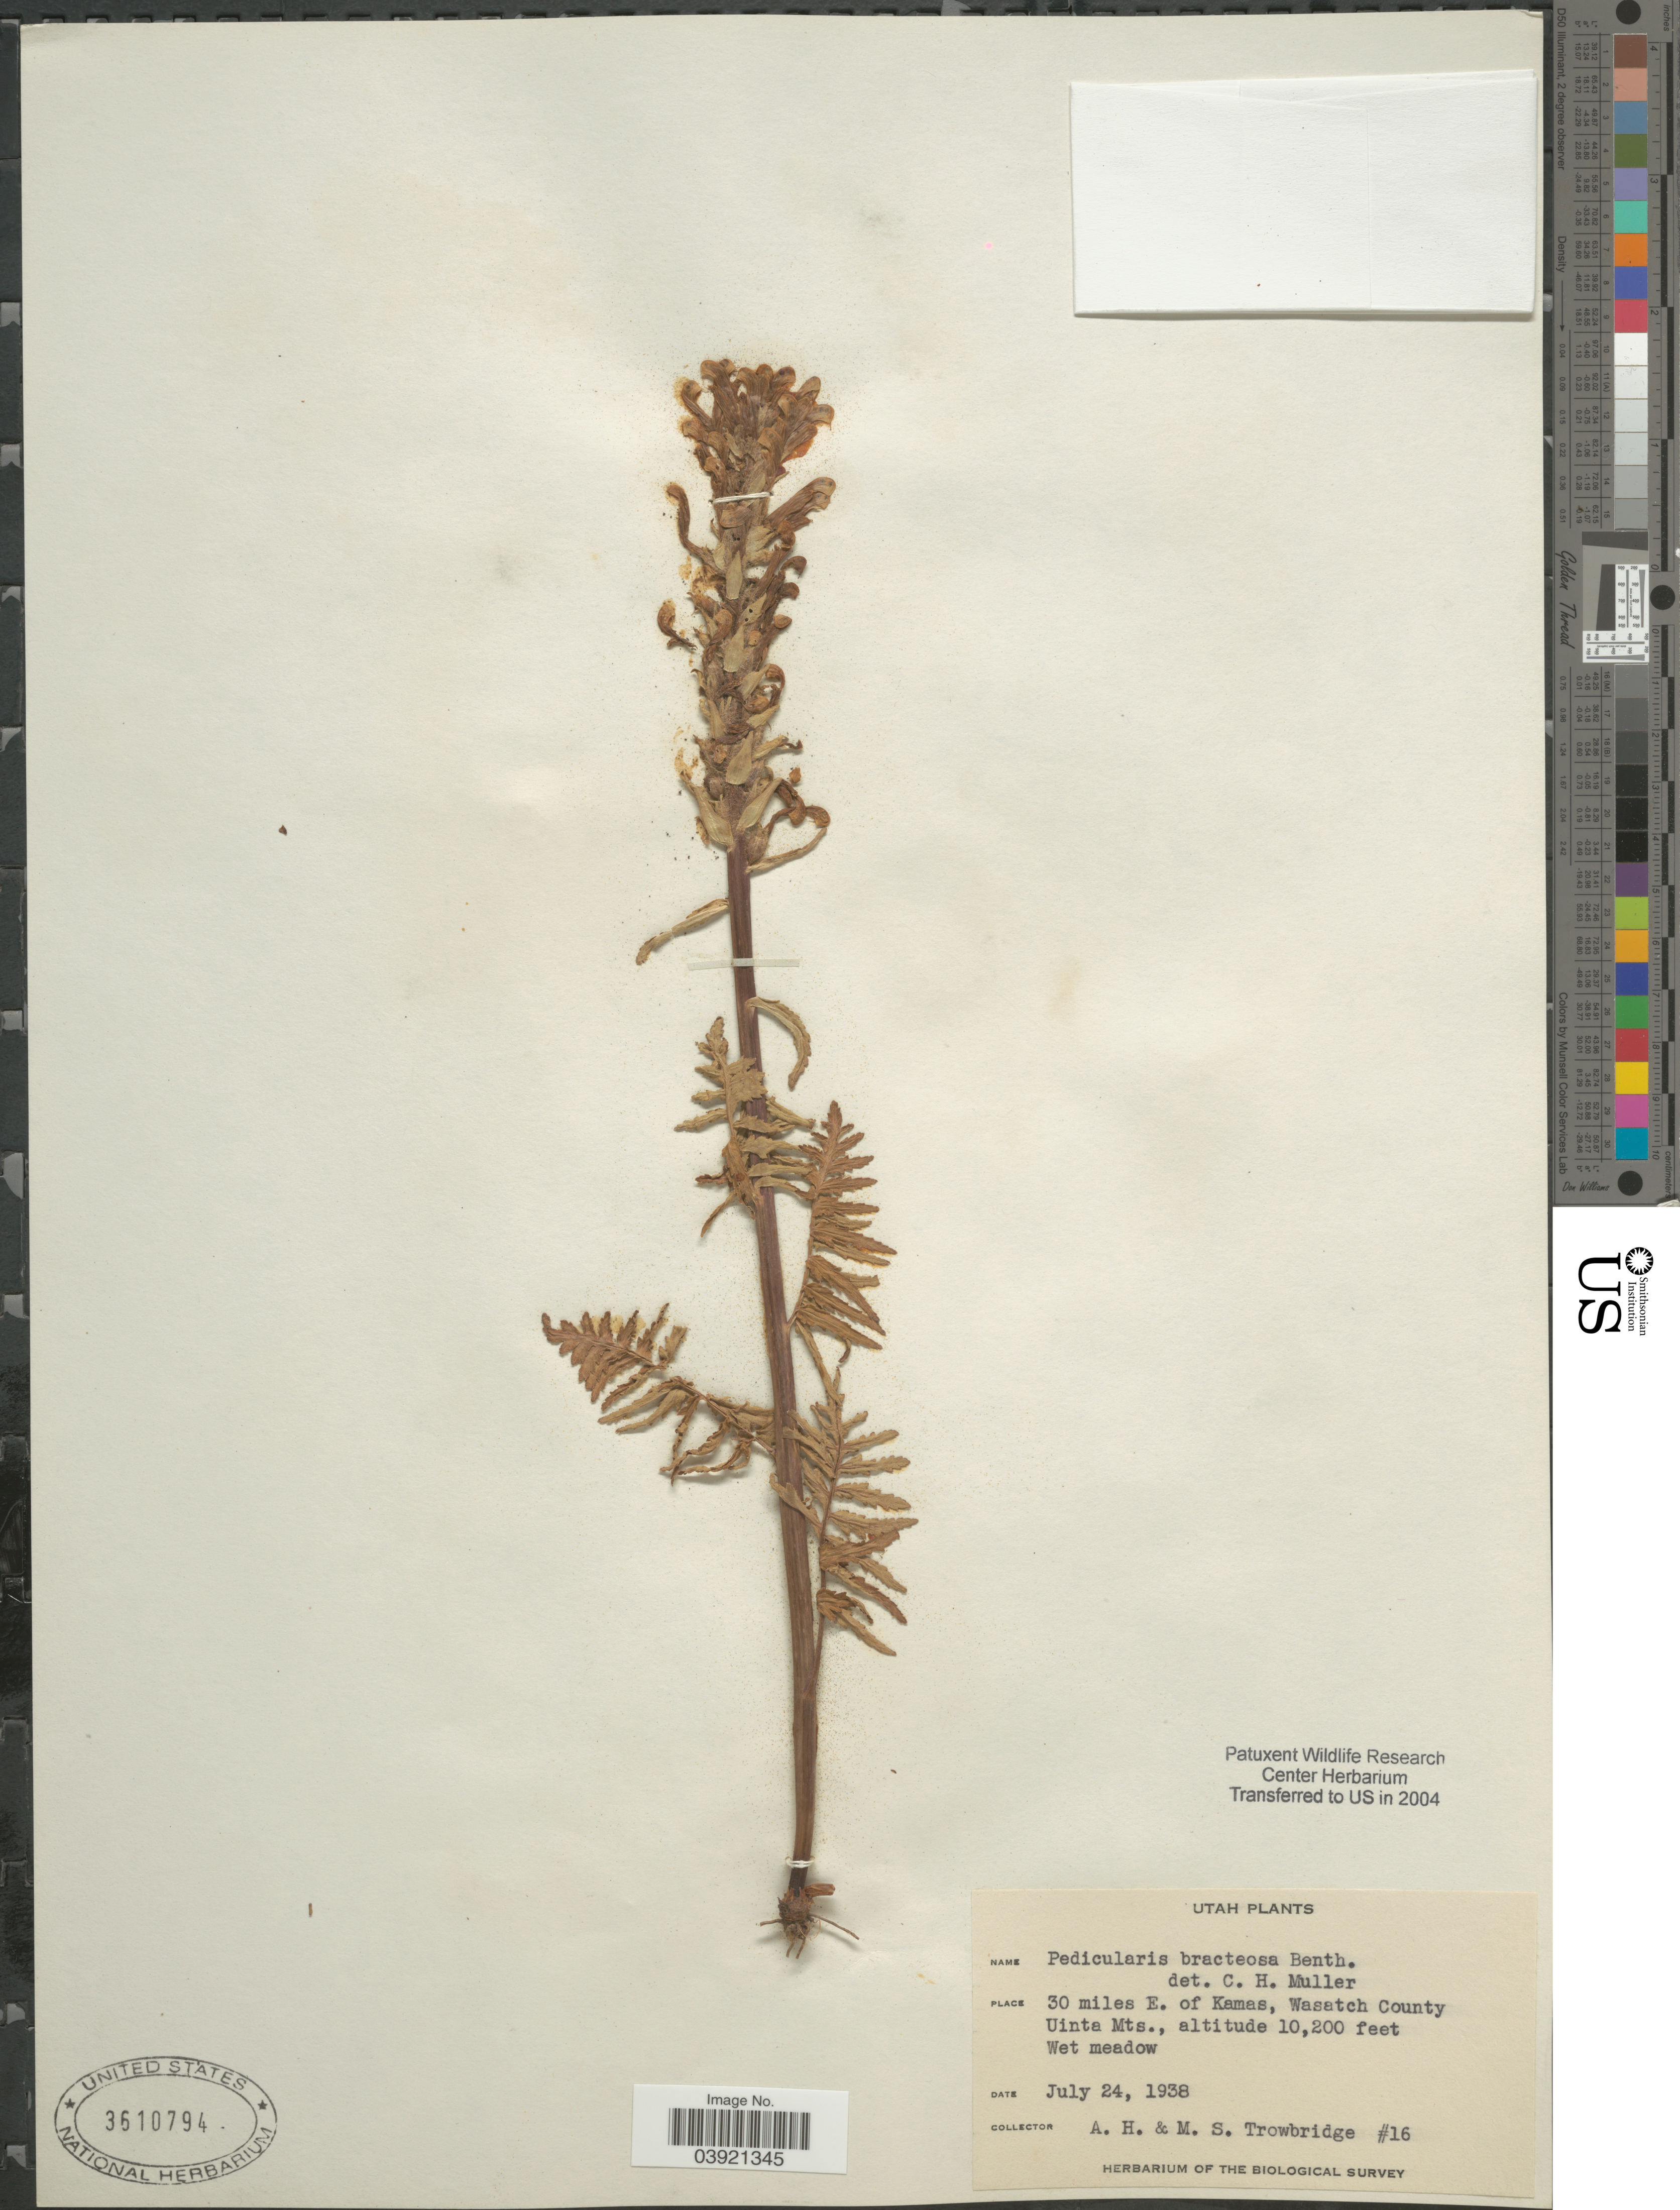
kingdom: Plantae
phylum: Tracheophyta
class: Magnoliopsida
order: Lamiales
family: Orobanchaceae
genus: Pedicularis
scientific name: Pedicularis bracteosa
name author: Benth.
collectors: A. H. Trowbridge & M. Trowbridge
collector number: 16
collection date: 1938-07-24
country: United States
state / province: Utah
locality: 30 miles E. of Kamas, Wasatch County Uinta Mts.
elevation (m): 3109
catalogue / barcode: US 3610794